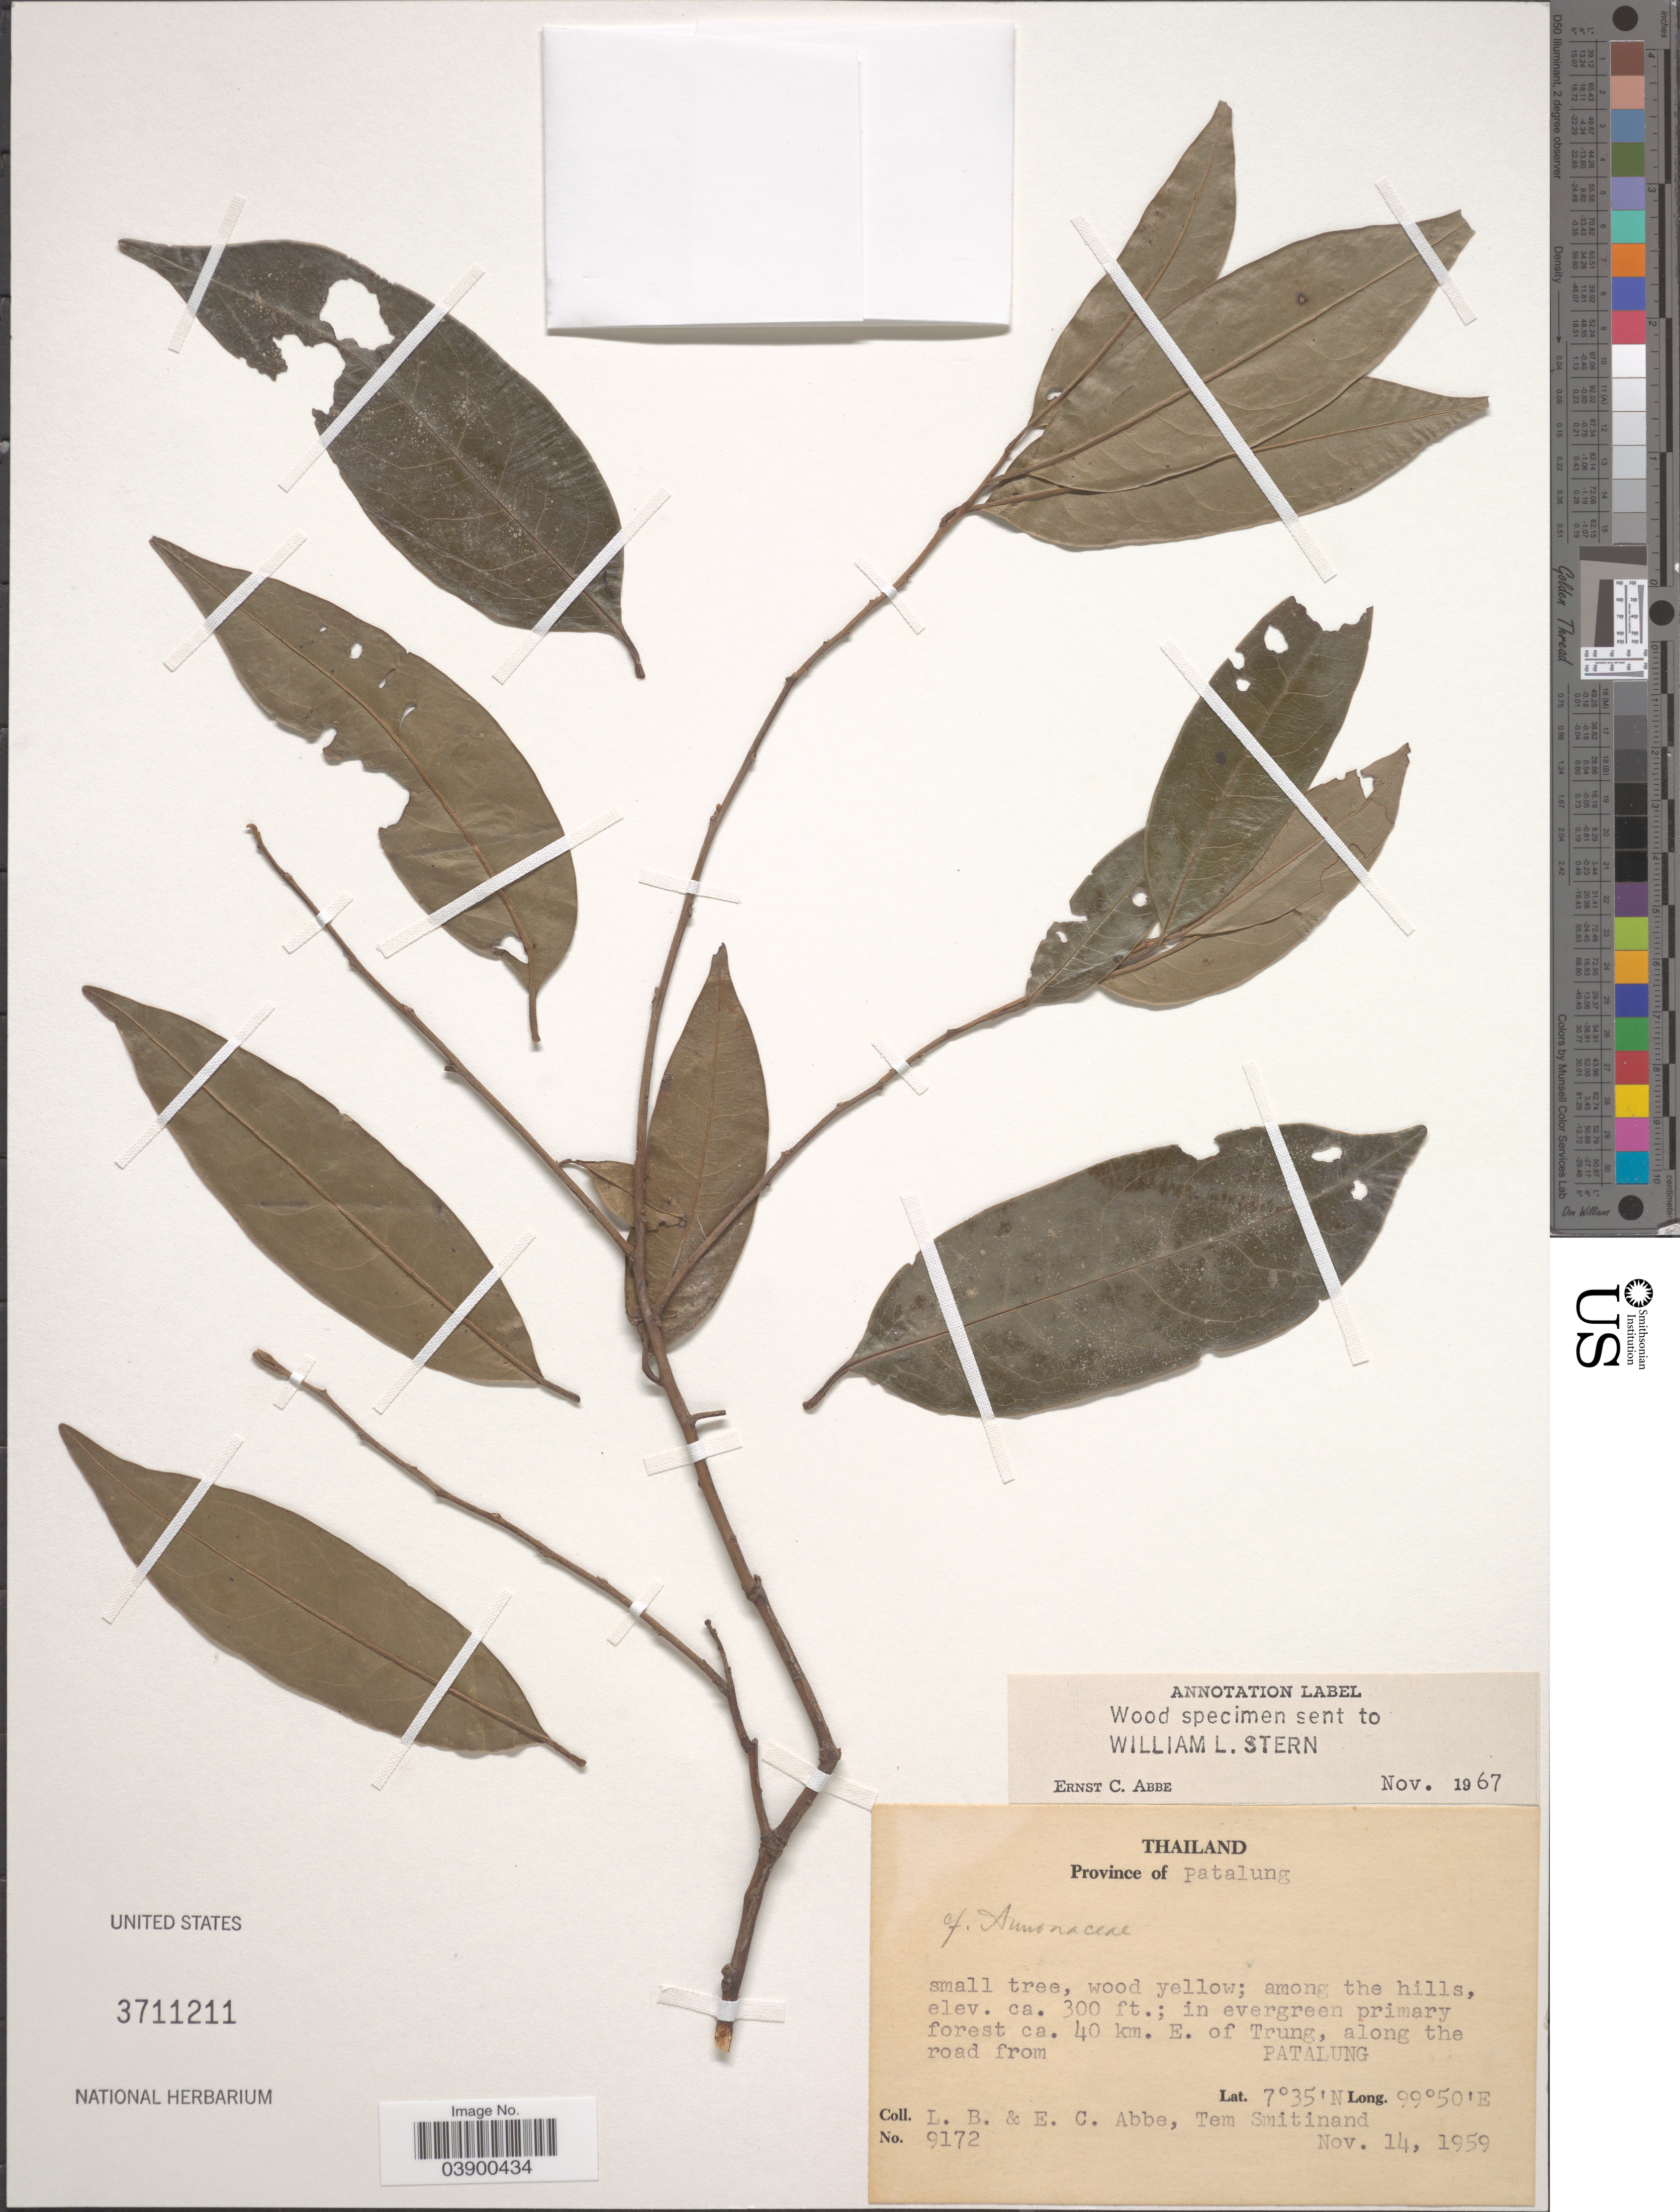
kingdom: Plantae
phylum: Tracheophyta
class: Magnoliopsida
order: Magnoliales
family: Annonaceae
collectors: L. B. Abbe, E. C. Abbe & T. Smitinand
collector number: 9172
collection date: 1959-11-14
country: Thailand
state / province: Phattalung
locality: Province of Patalung. Ca. 40 km. E. of Trung, along the road from Patalung.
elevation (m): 91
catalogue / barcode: US 3711211